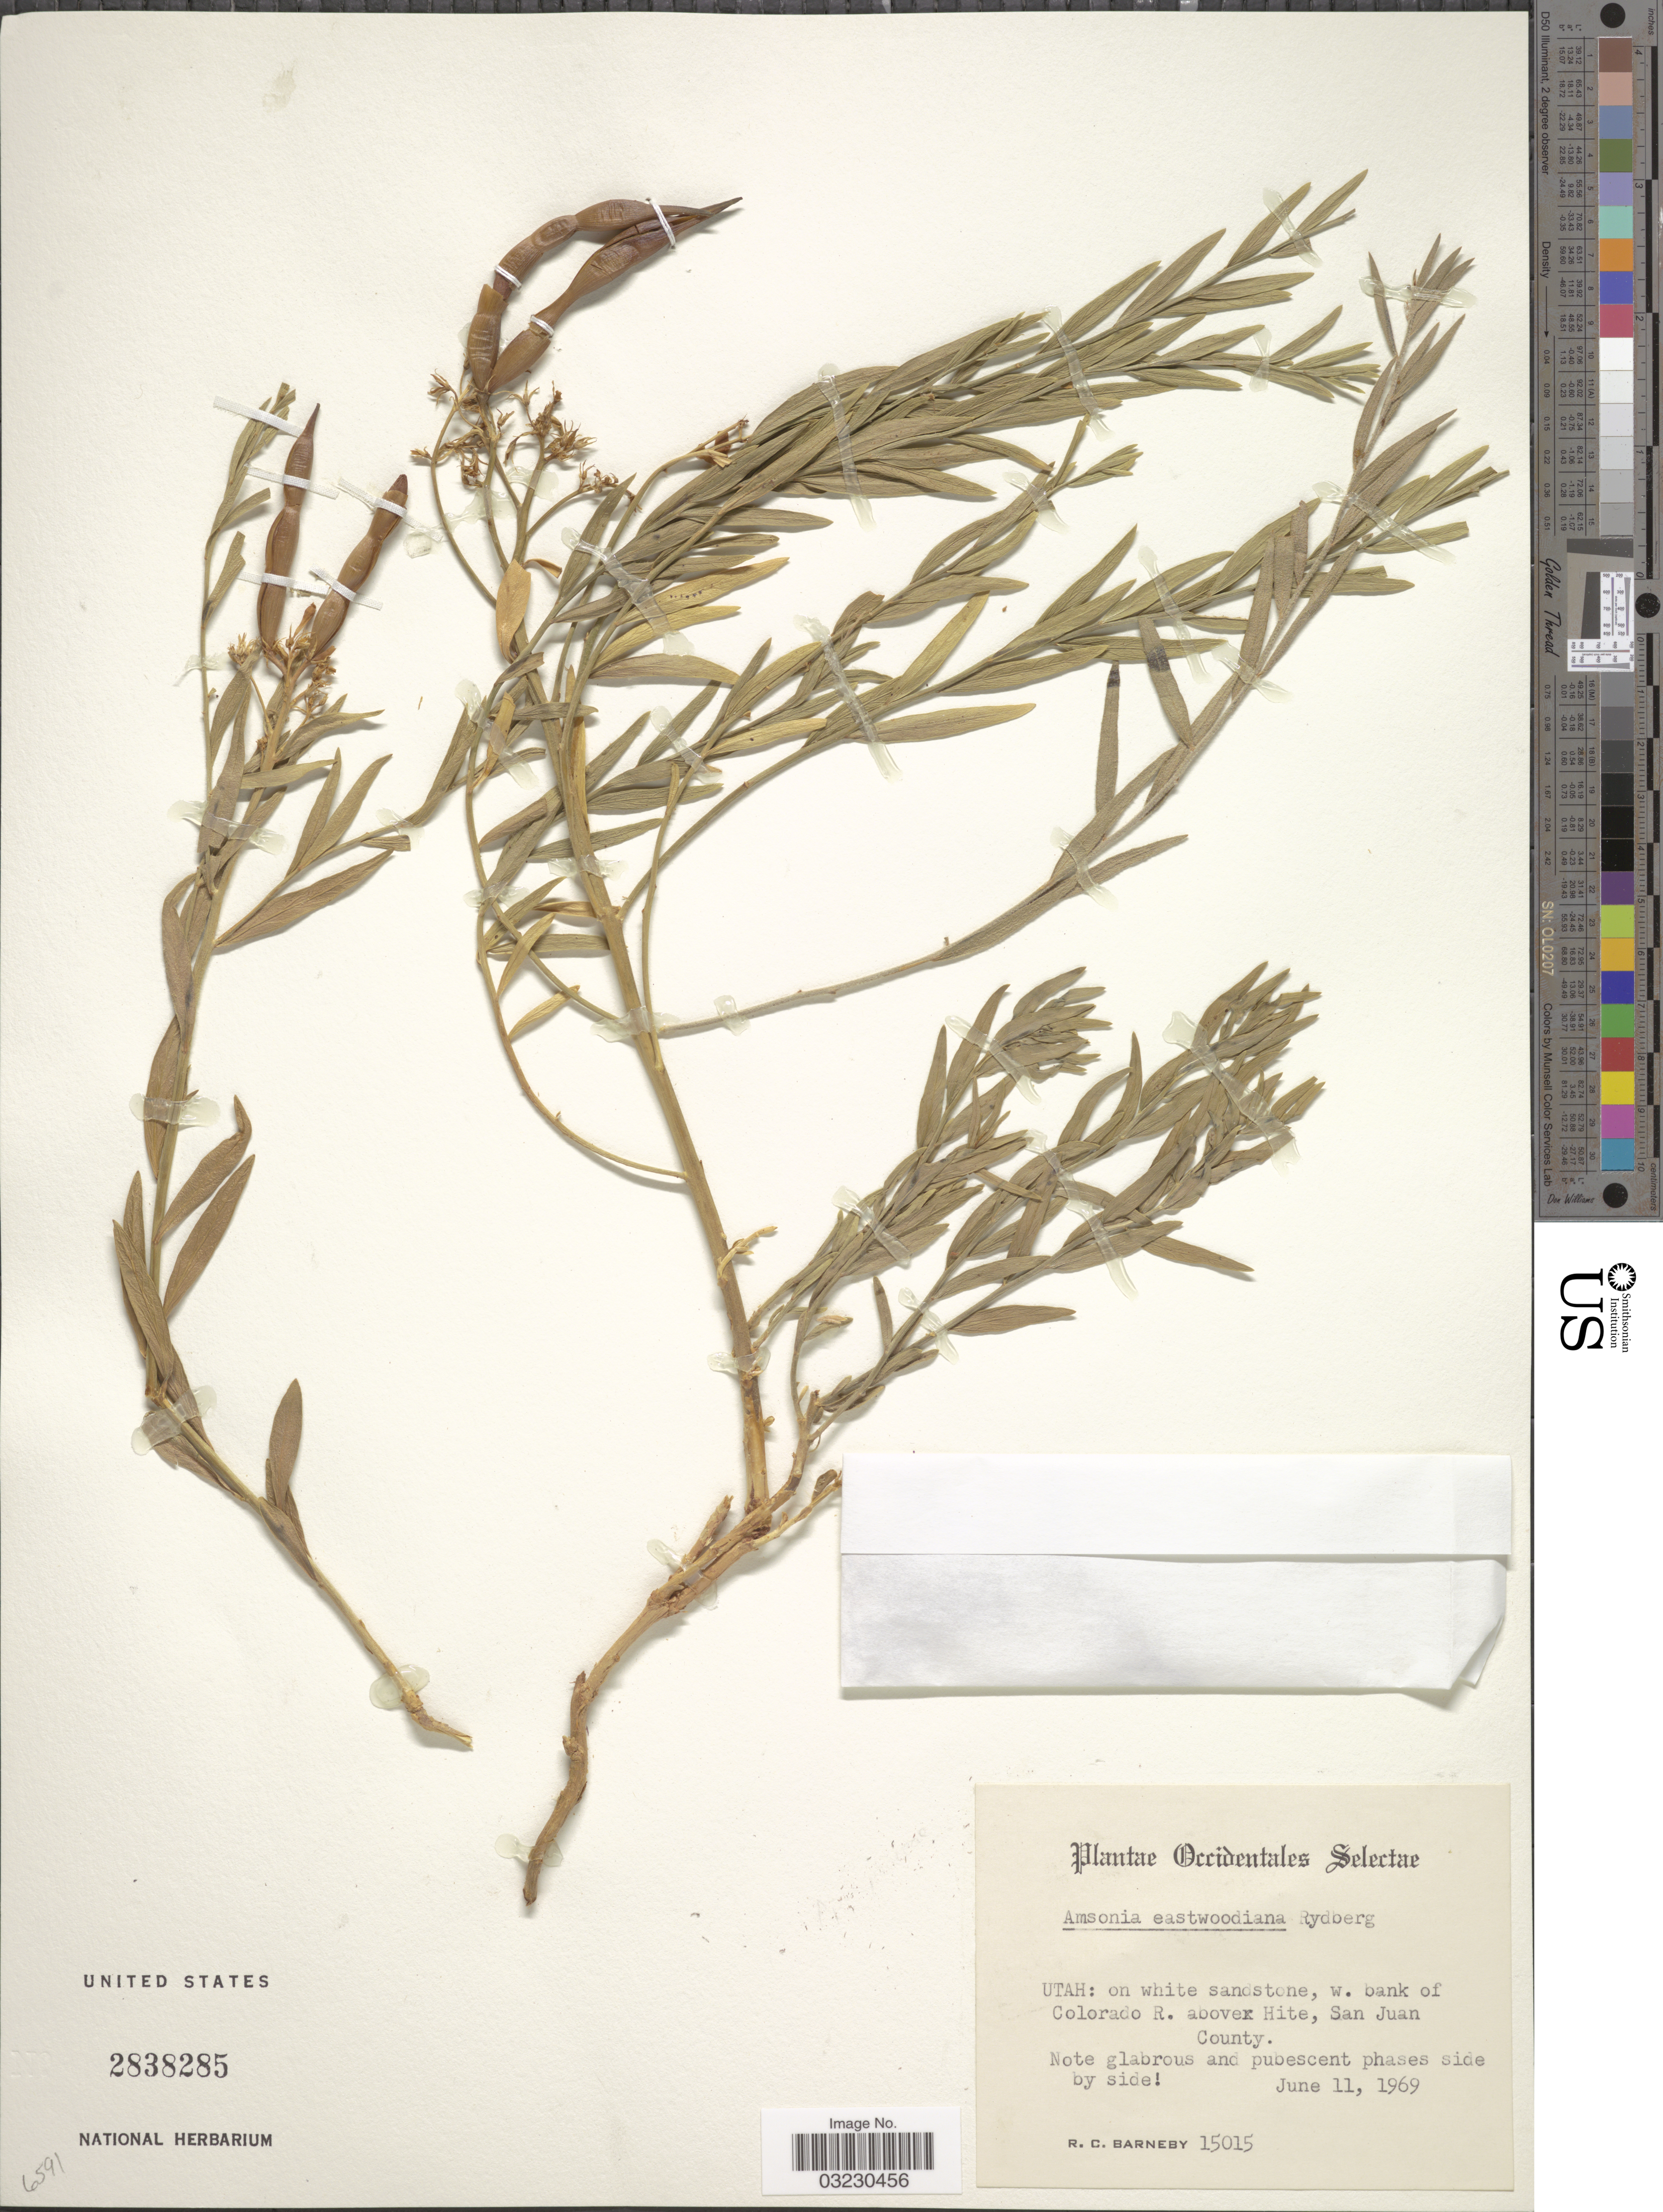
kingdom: Plantae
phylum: Tracheophyta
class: Magnoliopsida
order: Gentianales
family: Apocynaceae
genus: Amsonia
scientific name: Amsonia eastwoodiana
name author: Rydb.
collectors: R. C. Barneby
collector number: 15015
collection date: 1969-06-11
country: United States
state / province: Utah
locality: On white sandstone, w. bank of Colorado R. above Hite, San Juan County.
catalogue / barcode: US 2838285